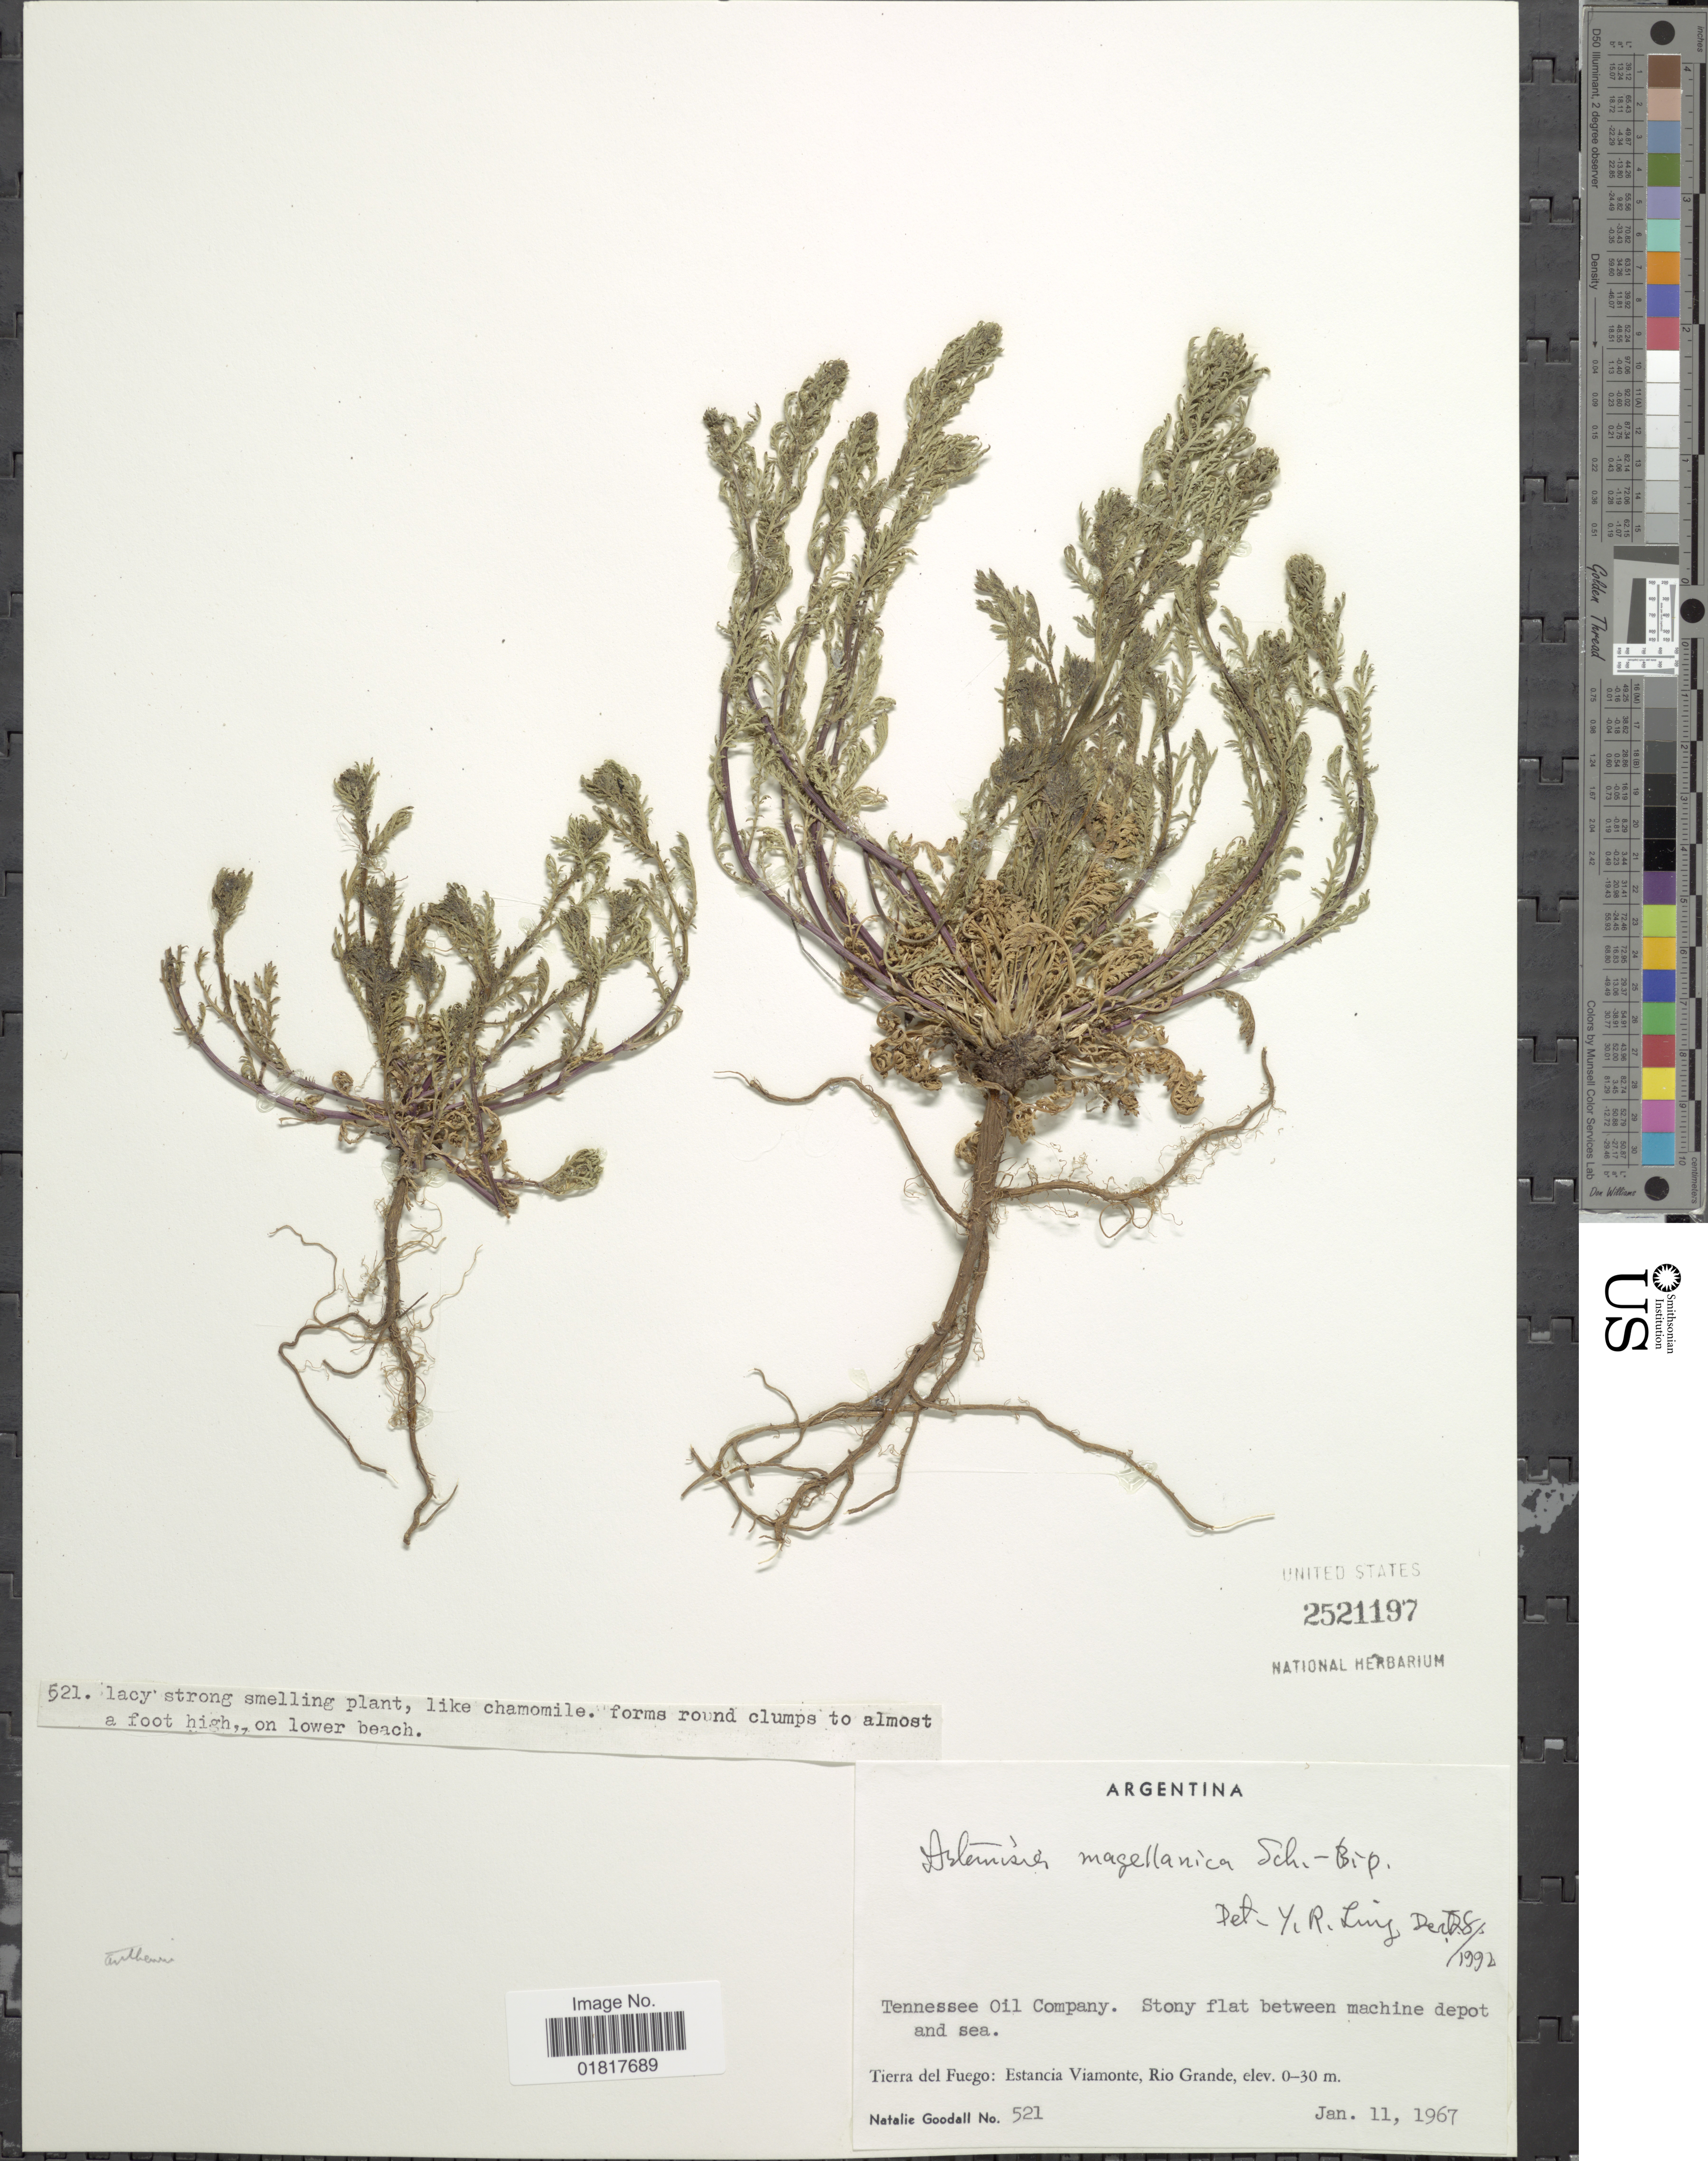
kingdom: Plantae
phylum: Tracheophyta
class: Magnoliopsida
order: Asterales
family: Asteraceae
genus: Artemisia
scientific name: Artemisia magellanica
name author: Sch. Bip.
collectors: N. Goodall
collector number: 521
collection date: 1967-01-11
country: Argentina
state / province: Tierra del Fuego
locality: Tennessee Oil Company. Stony flat between machine depot and sea, Tierra del Fuego: Estancia Viamonte, Rio Grande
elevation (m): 0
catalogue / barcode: US 2521197